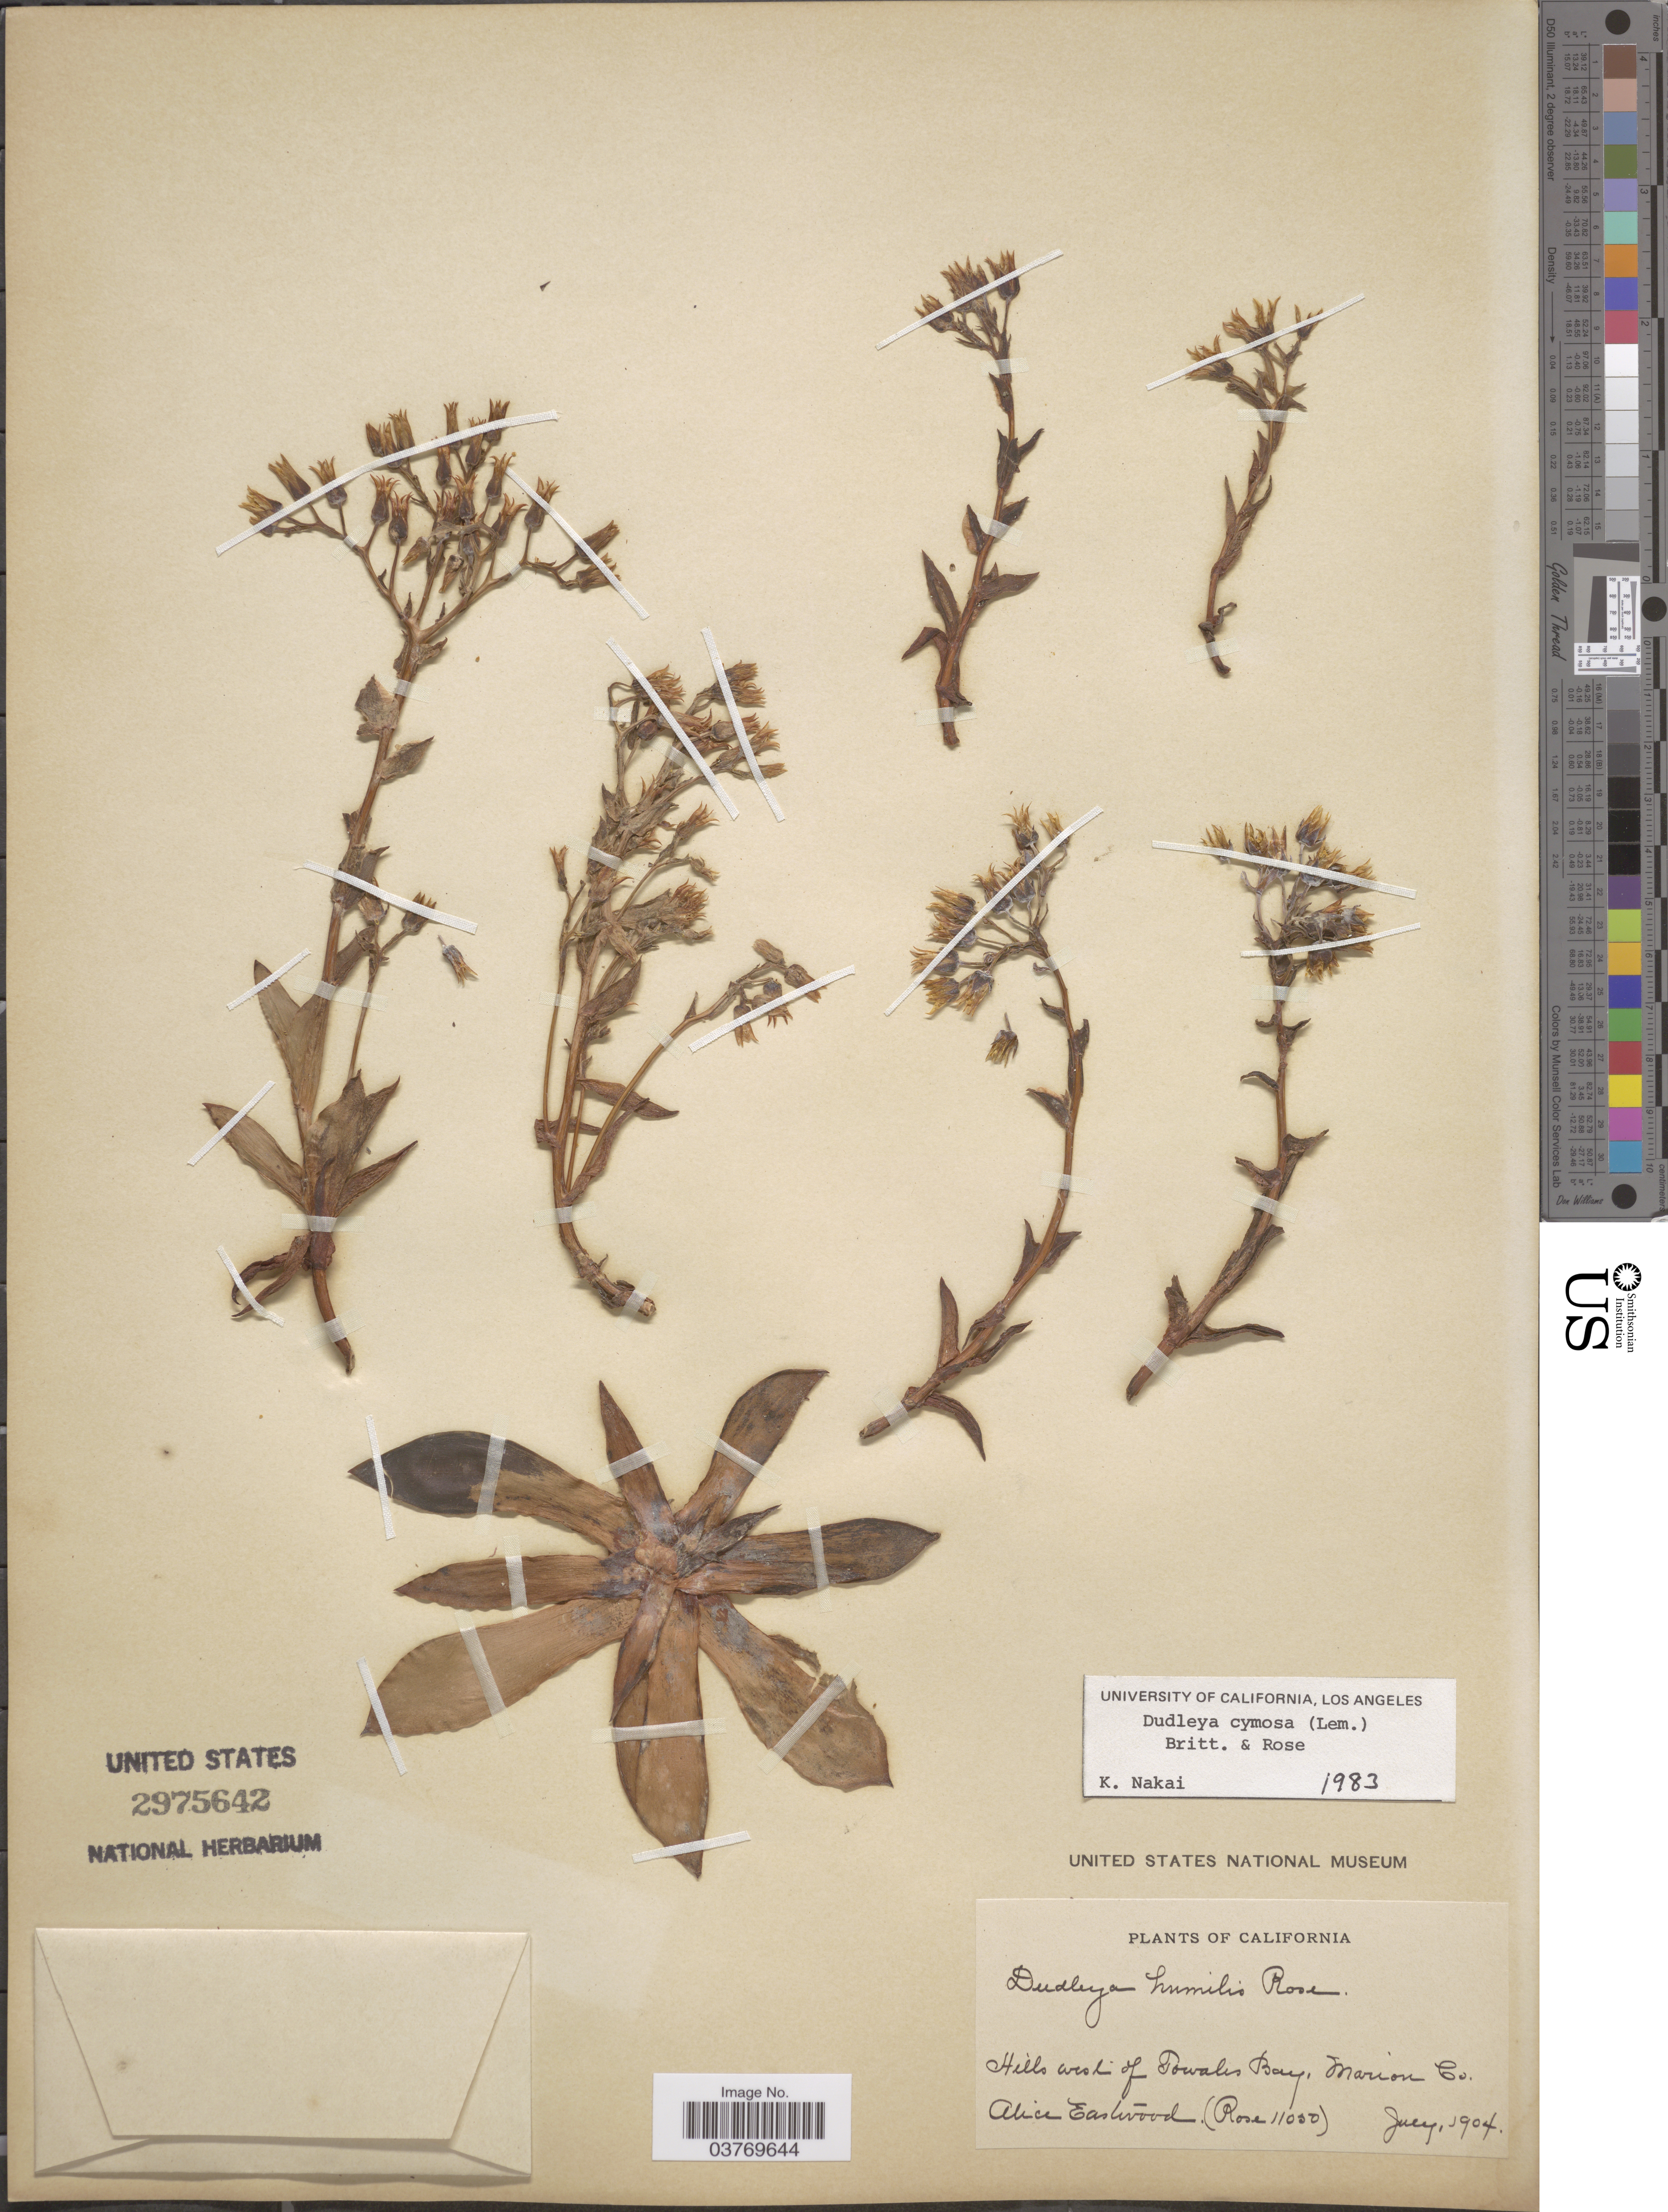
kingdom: Plantae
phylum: Tracheophyta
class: Magnoliopsida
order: Saxifragales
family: Crassulaceae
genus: Dudleya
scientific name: Dudleya cymosa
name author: (Lem.) Britton & Rose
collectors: A. Eastwood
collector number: Rose11050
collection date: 1904-07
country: United States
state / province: California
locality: Hills west of Towales Bay, Marion Co.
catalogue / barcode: US 2975642